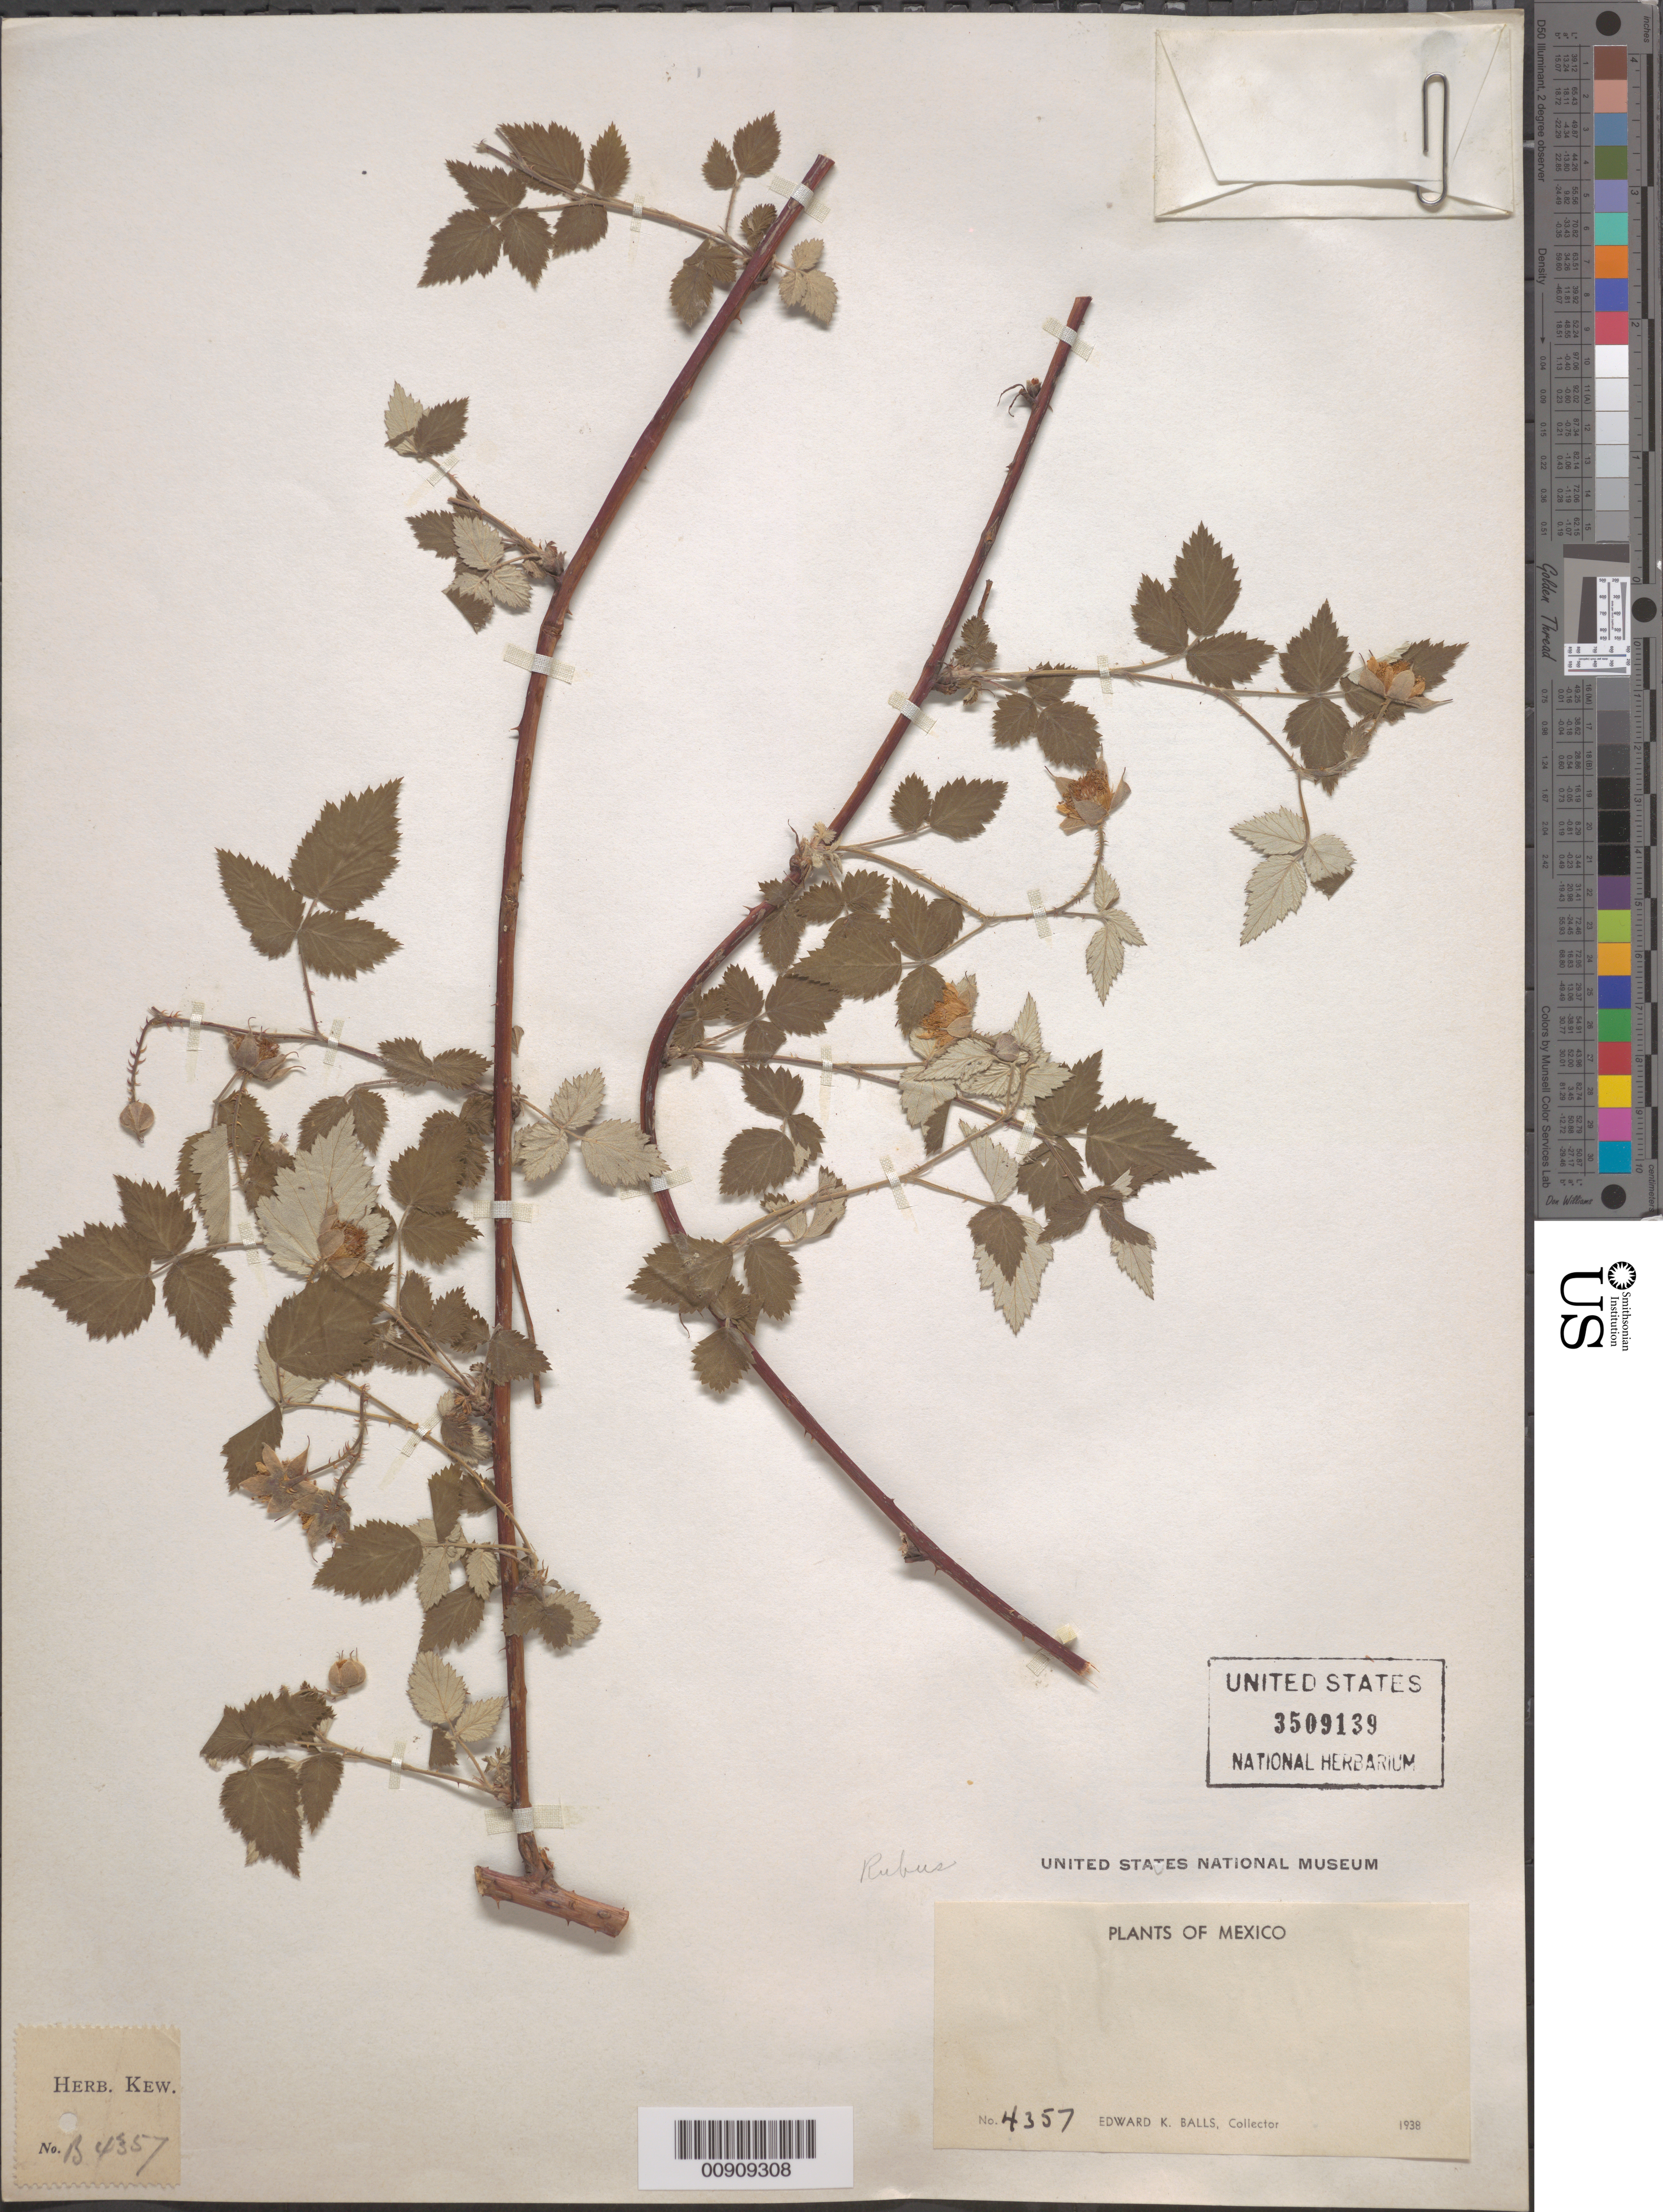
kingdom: Plantae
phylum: Tracheophyta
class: Magnoliopsida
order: Rosales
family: Rosaceae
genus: Rubus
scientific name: Rubus sp.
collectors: E. K. Balls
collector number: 4357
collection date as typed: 1938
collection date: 1938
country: Mexico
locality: Mexico.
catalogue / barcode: US 3509139